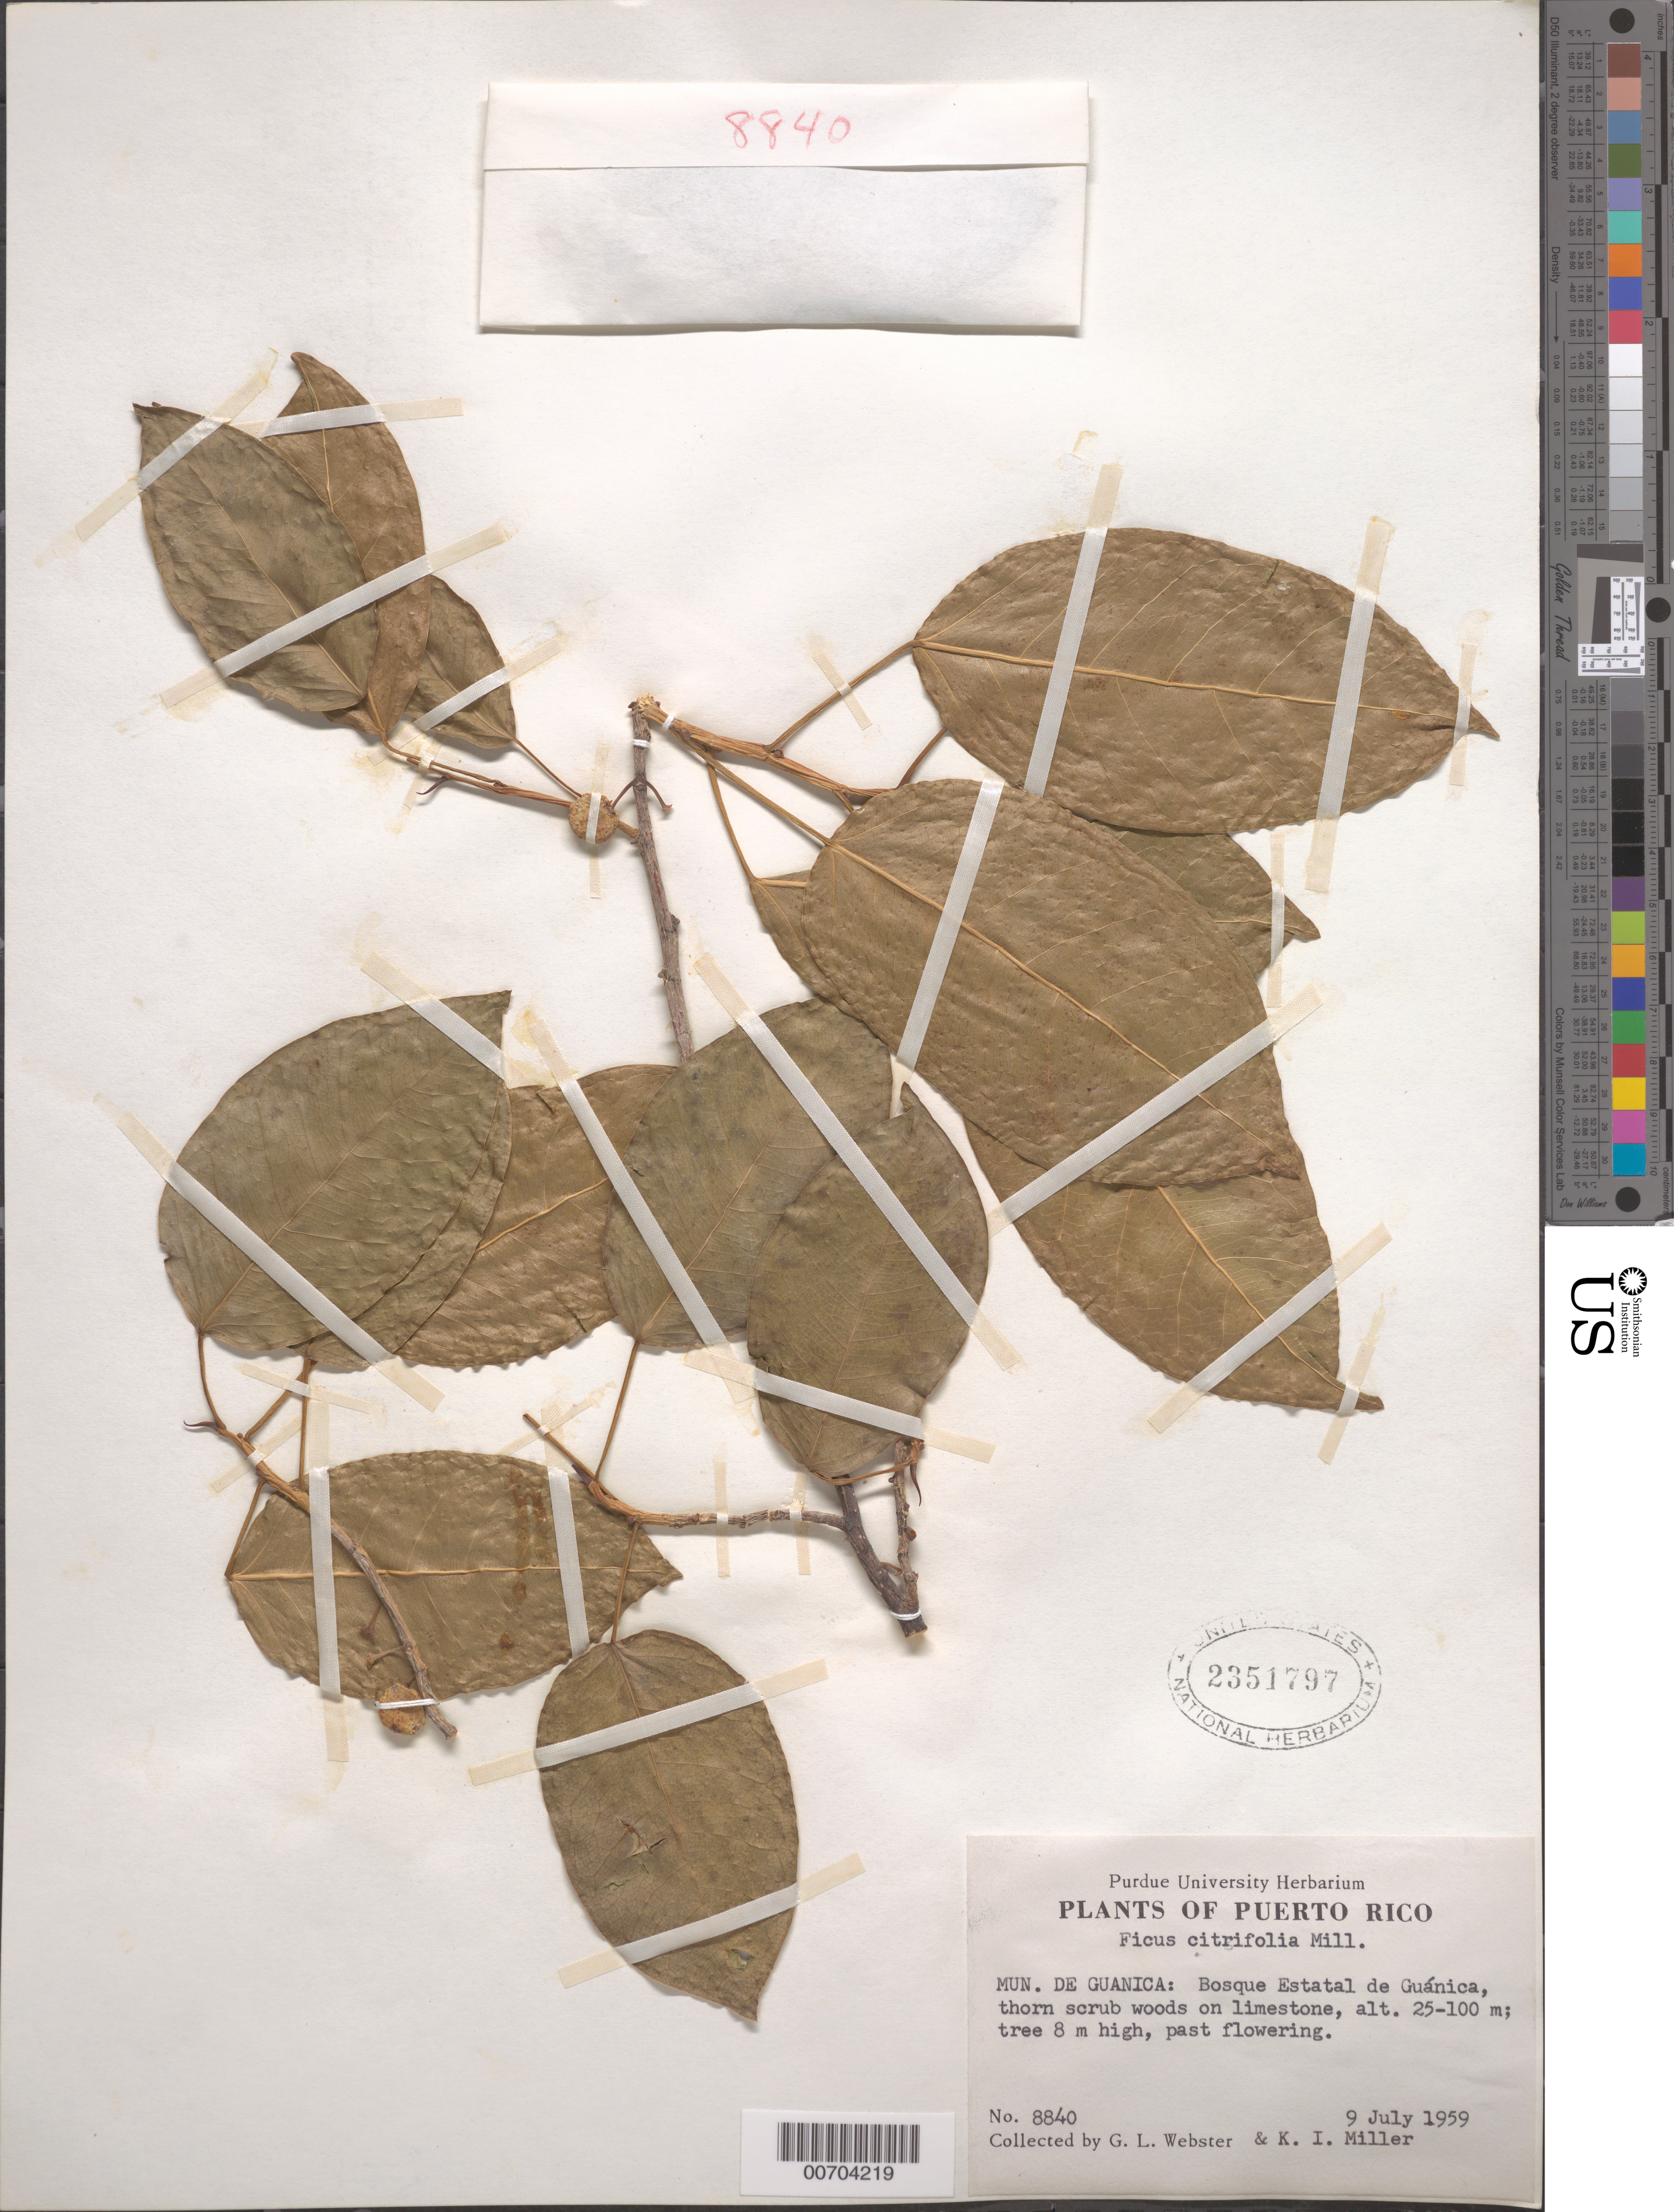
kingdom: Plantae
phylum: Tracheophyta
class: Magnoliopsida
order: Rosales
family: Moraceae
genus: Ficus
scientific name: Ficus citrifolia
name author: Mill.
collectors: G. L. Webster & K. I. Miller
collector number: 8840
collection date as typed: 09 Jul 1959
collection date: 1959-07-09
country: Puerto Rico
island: Greater Antilles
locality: Mun. de Guanica: Bosque Estatal de Guánica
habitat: Thorn scrub woods on limestone.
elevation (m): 25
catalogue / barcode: US 2351797